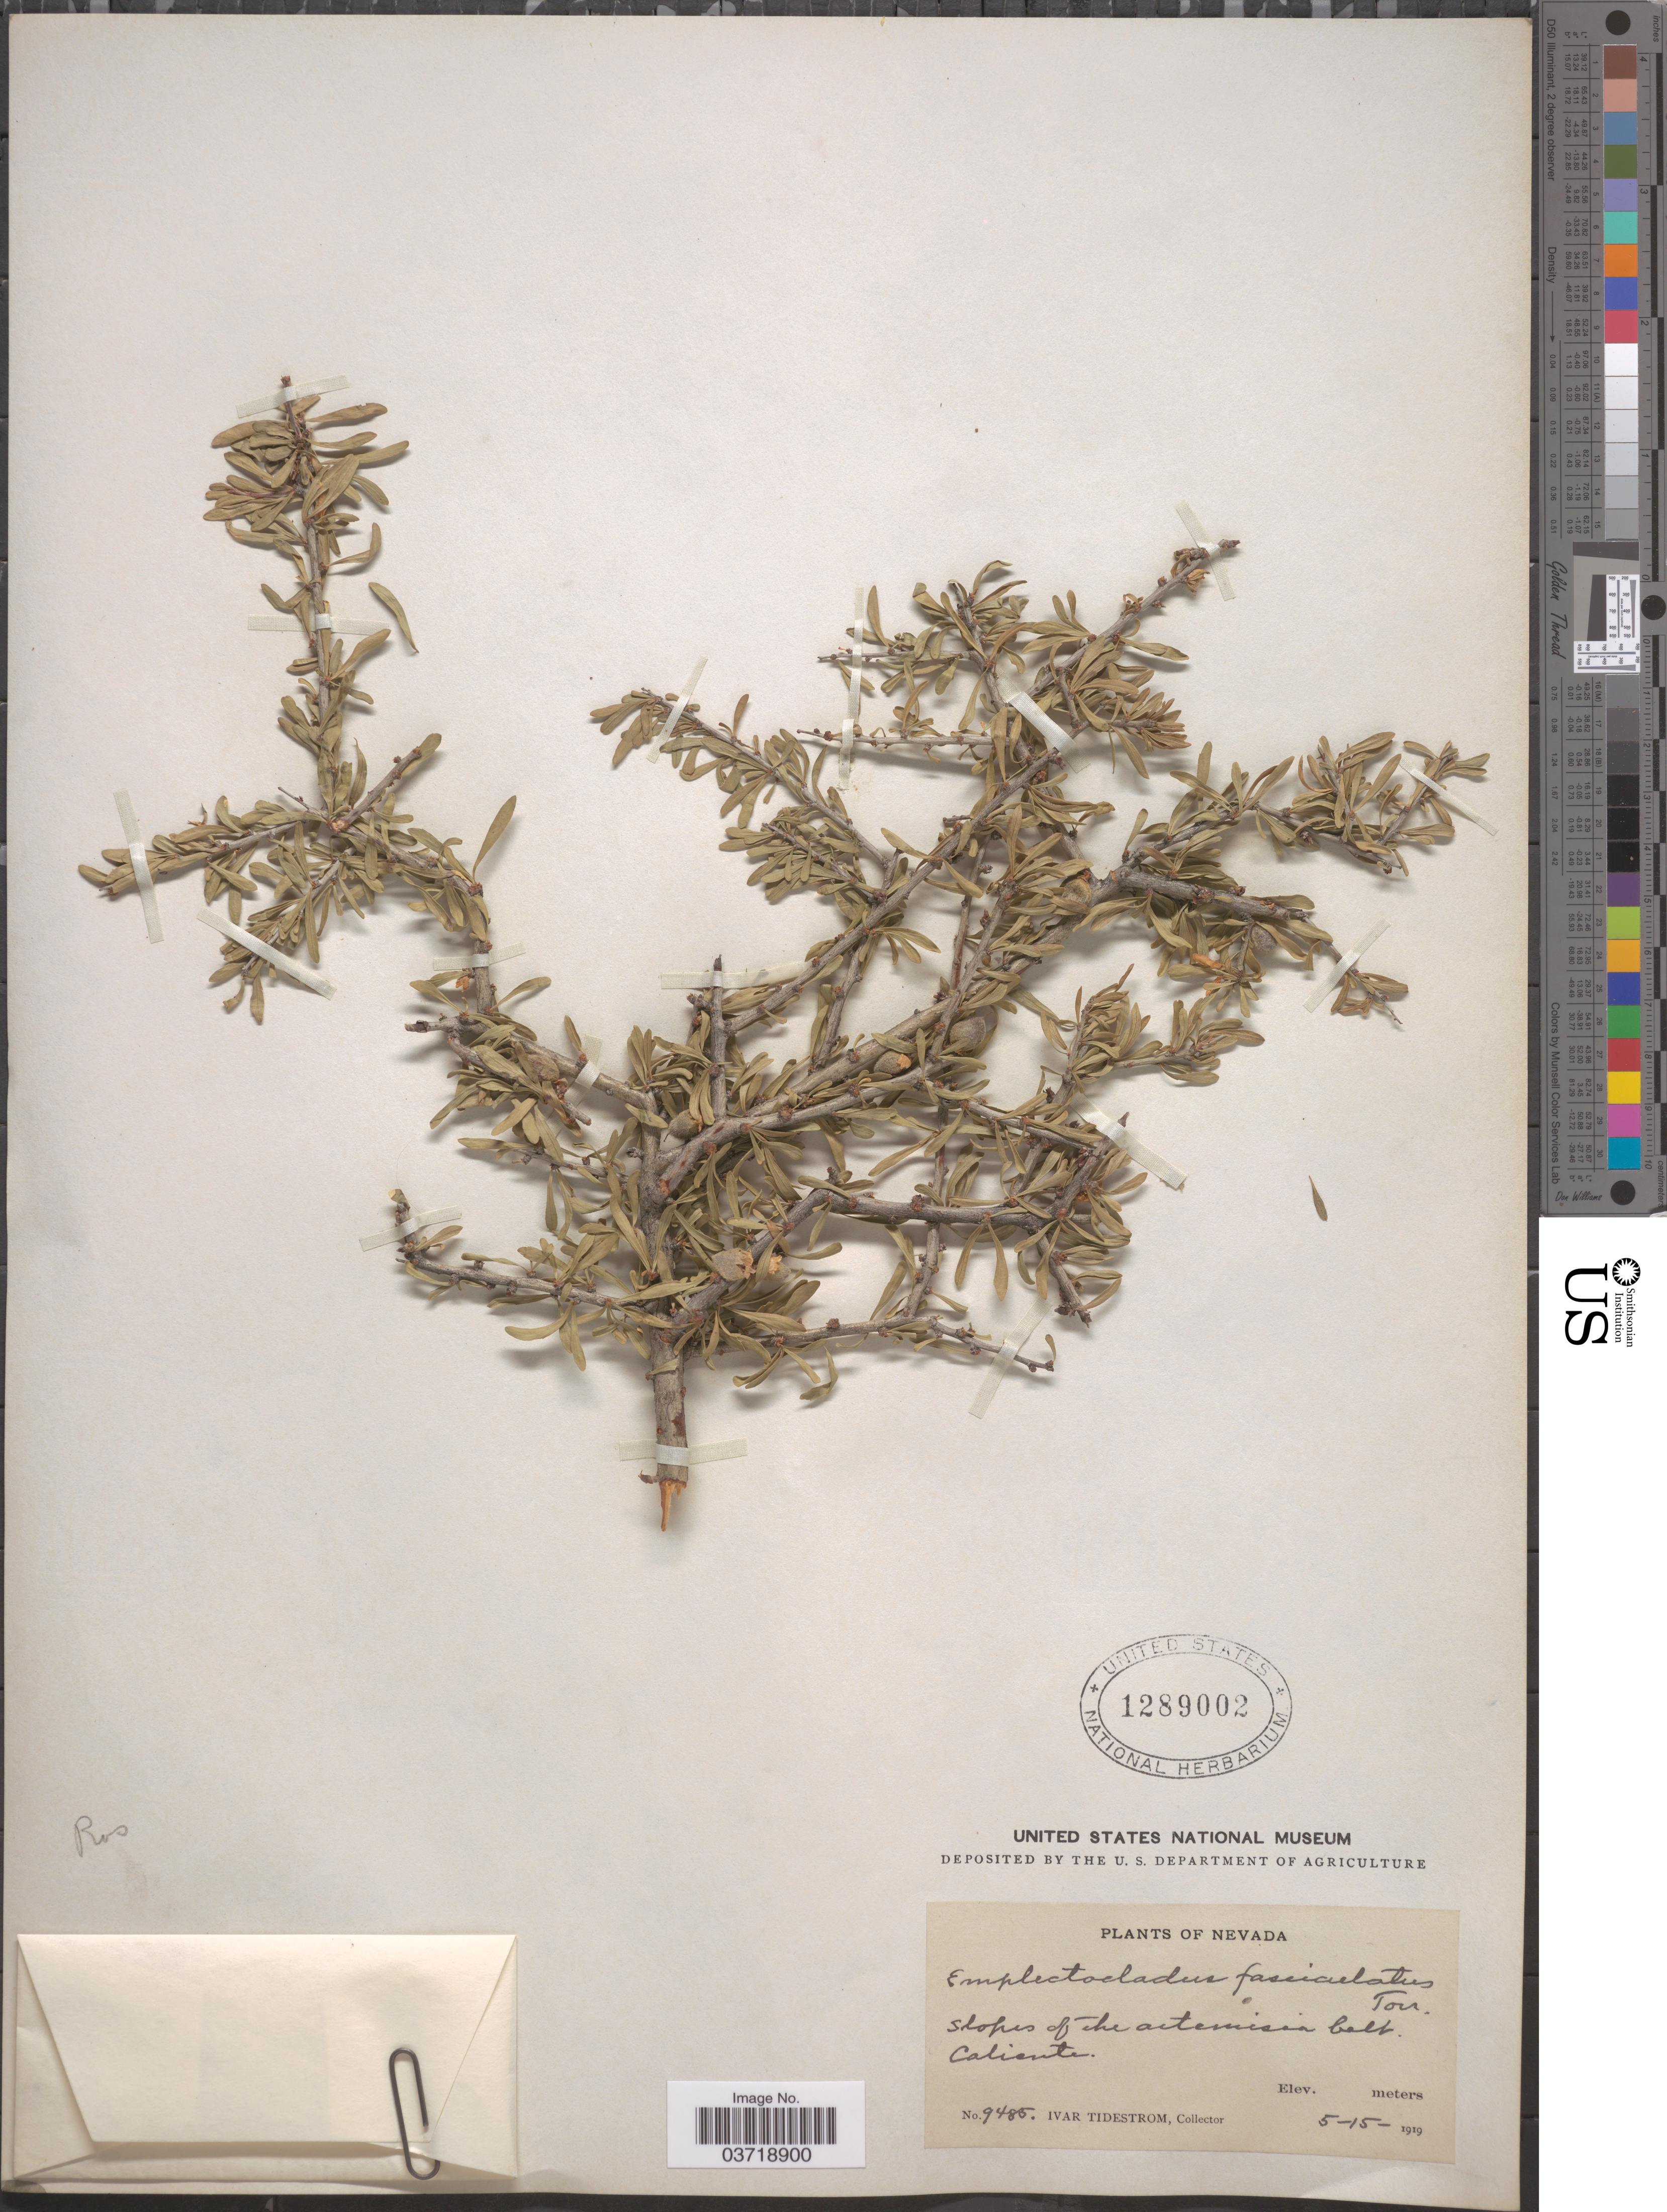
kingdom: Plantae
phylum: Tracheophyta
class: Magnoliopsida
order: Rosales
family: Rosaceae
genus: Prunus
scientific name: Prunus fasciculata var. fasciculata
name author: (Torr.) A. Gray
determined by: Strong, Mark T., (BOT), Smithsonian Institution - National Museum of Natural History (UNITED STATES)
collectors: I. F. Tidestrom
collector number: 9485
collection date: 1919-05-15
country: United States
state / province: Nevada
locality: Slopes of the artemisia belt. Caliente.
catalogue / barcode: US 1289002